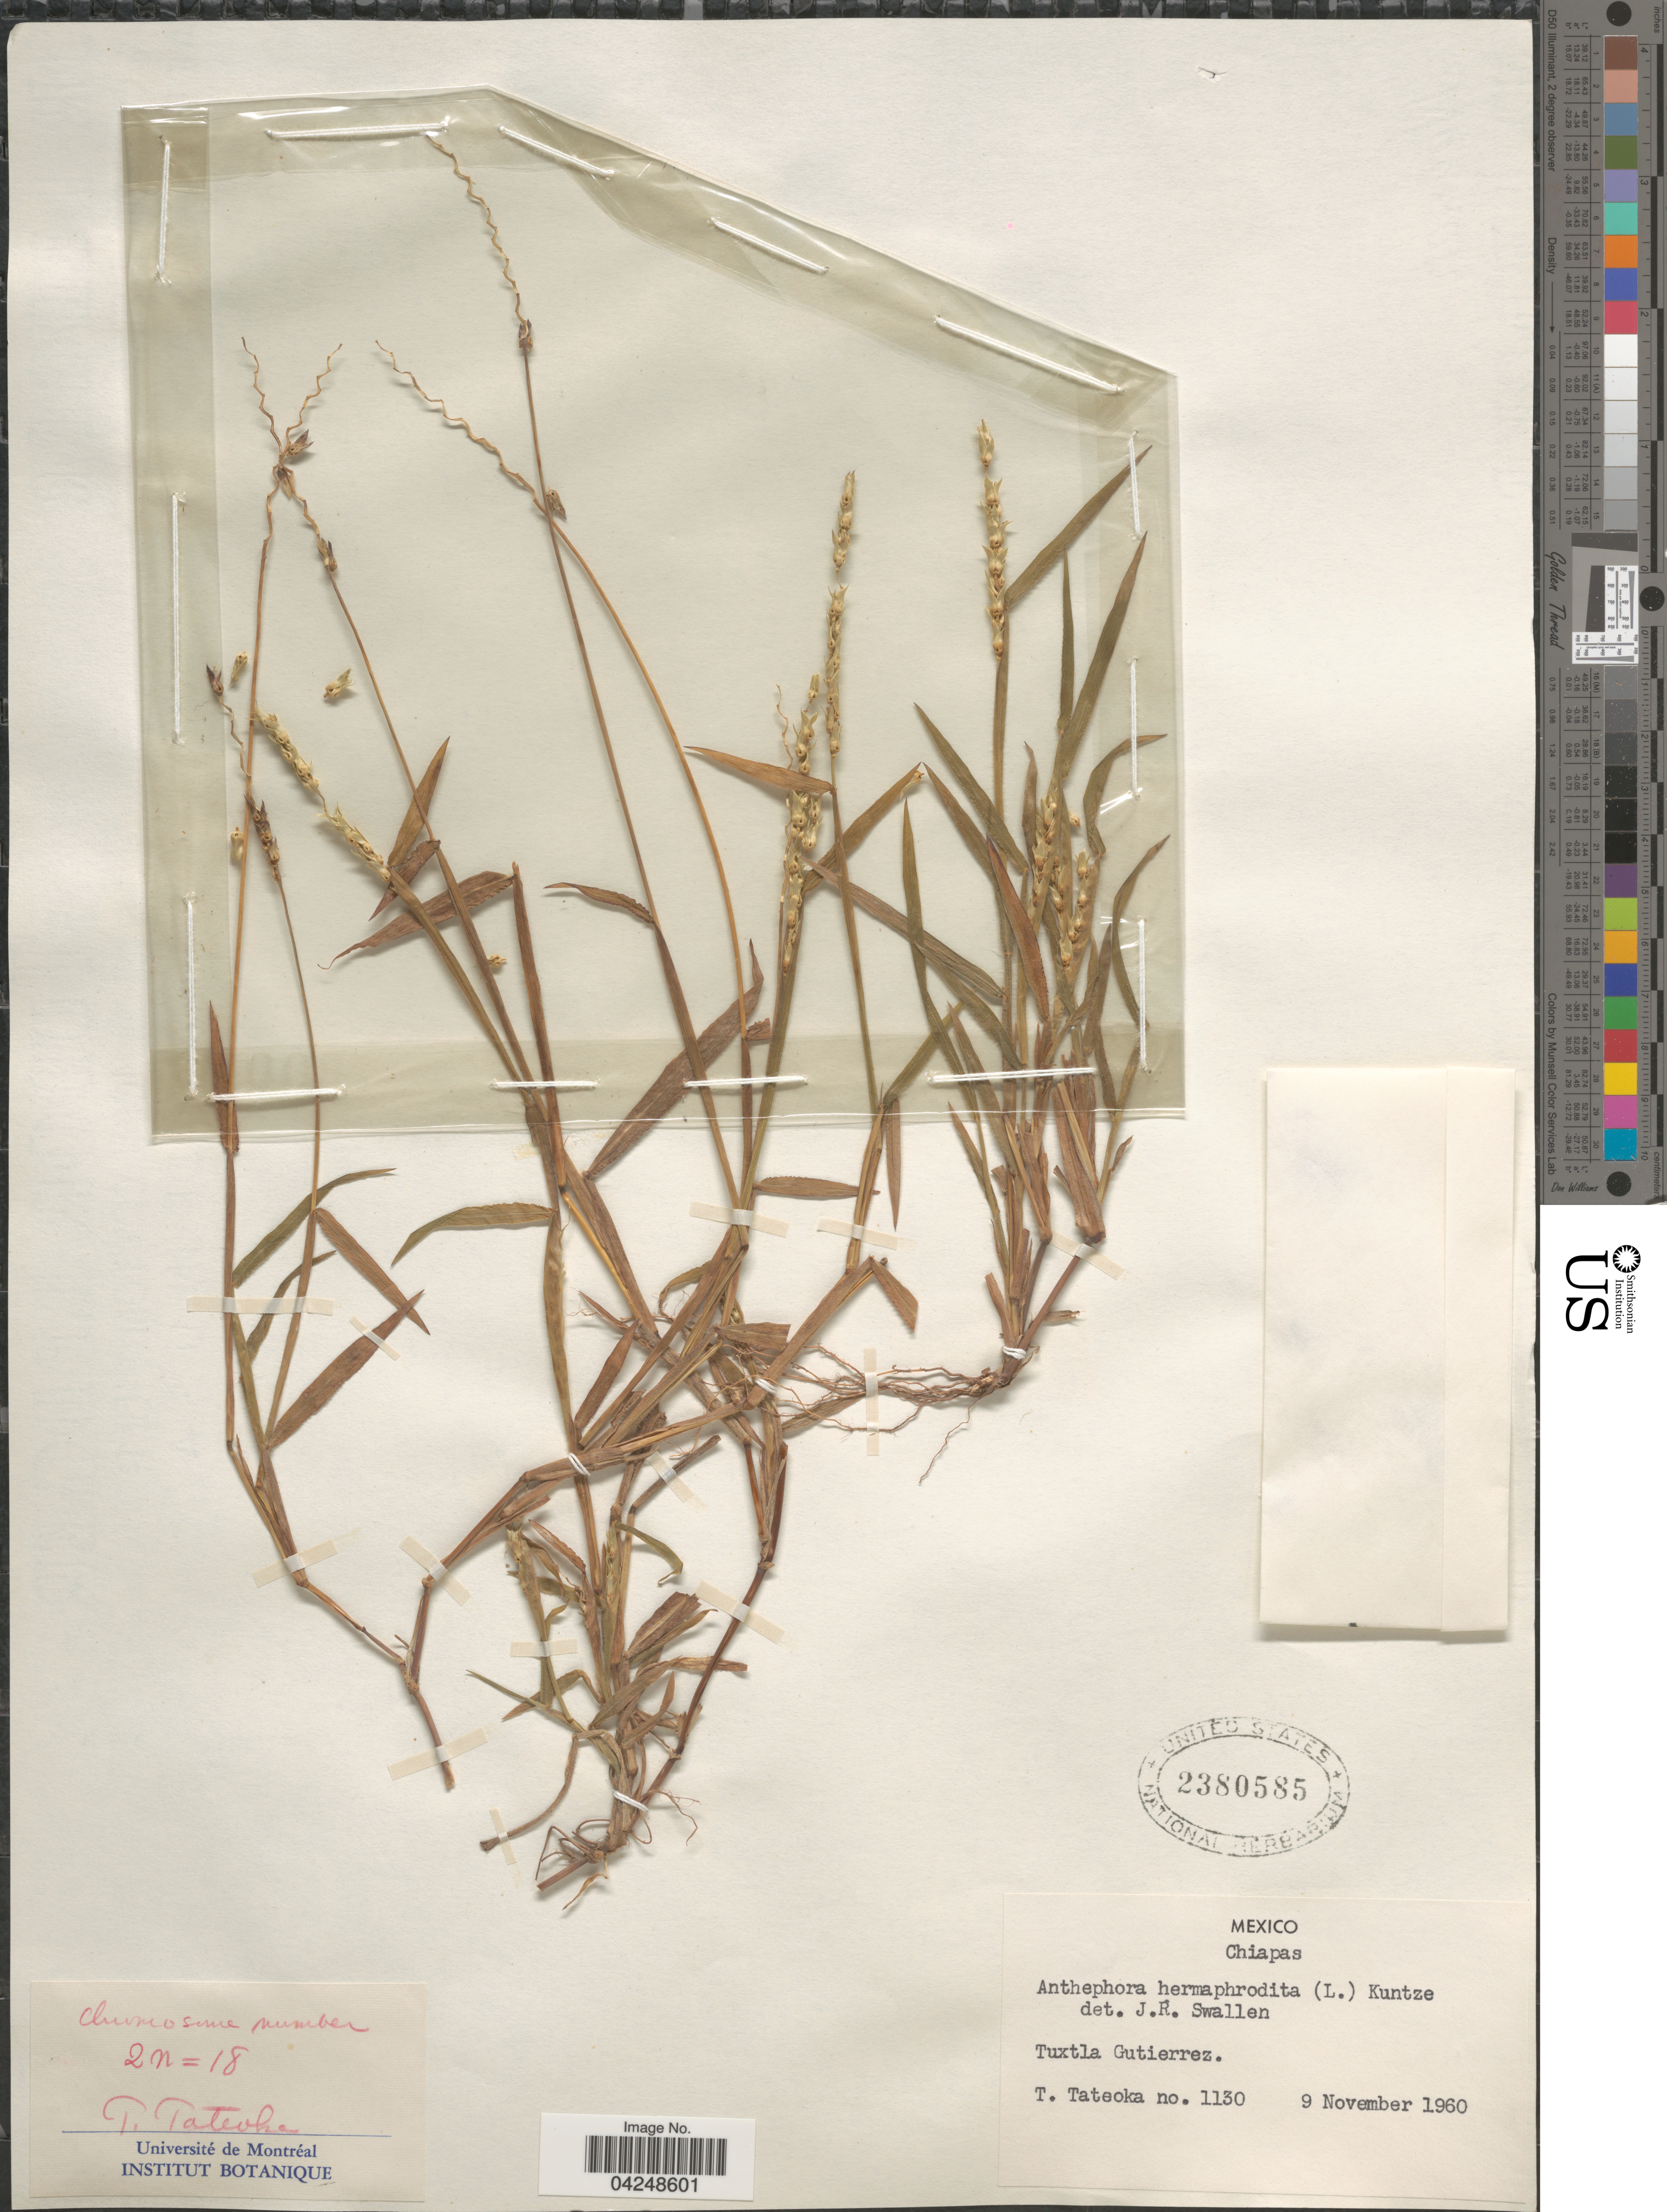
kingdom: Plantae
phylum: Tracheophyta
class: Liliopsida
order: Poales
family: Poaceae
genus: Anthephora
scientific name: Anthephora hermaphrodita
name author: (L.) Kuntze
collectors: T. Tateoka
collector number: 1130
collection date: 1960-11-09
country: Mexico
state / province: Chiapas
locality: Tuxtla Gutierrez.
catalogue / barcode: US 2380585